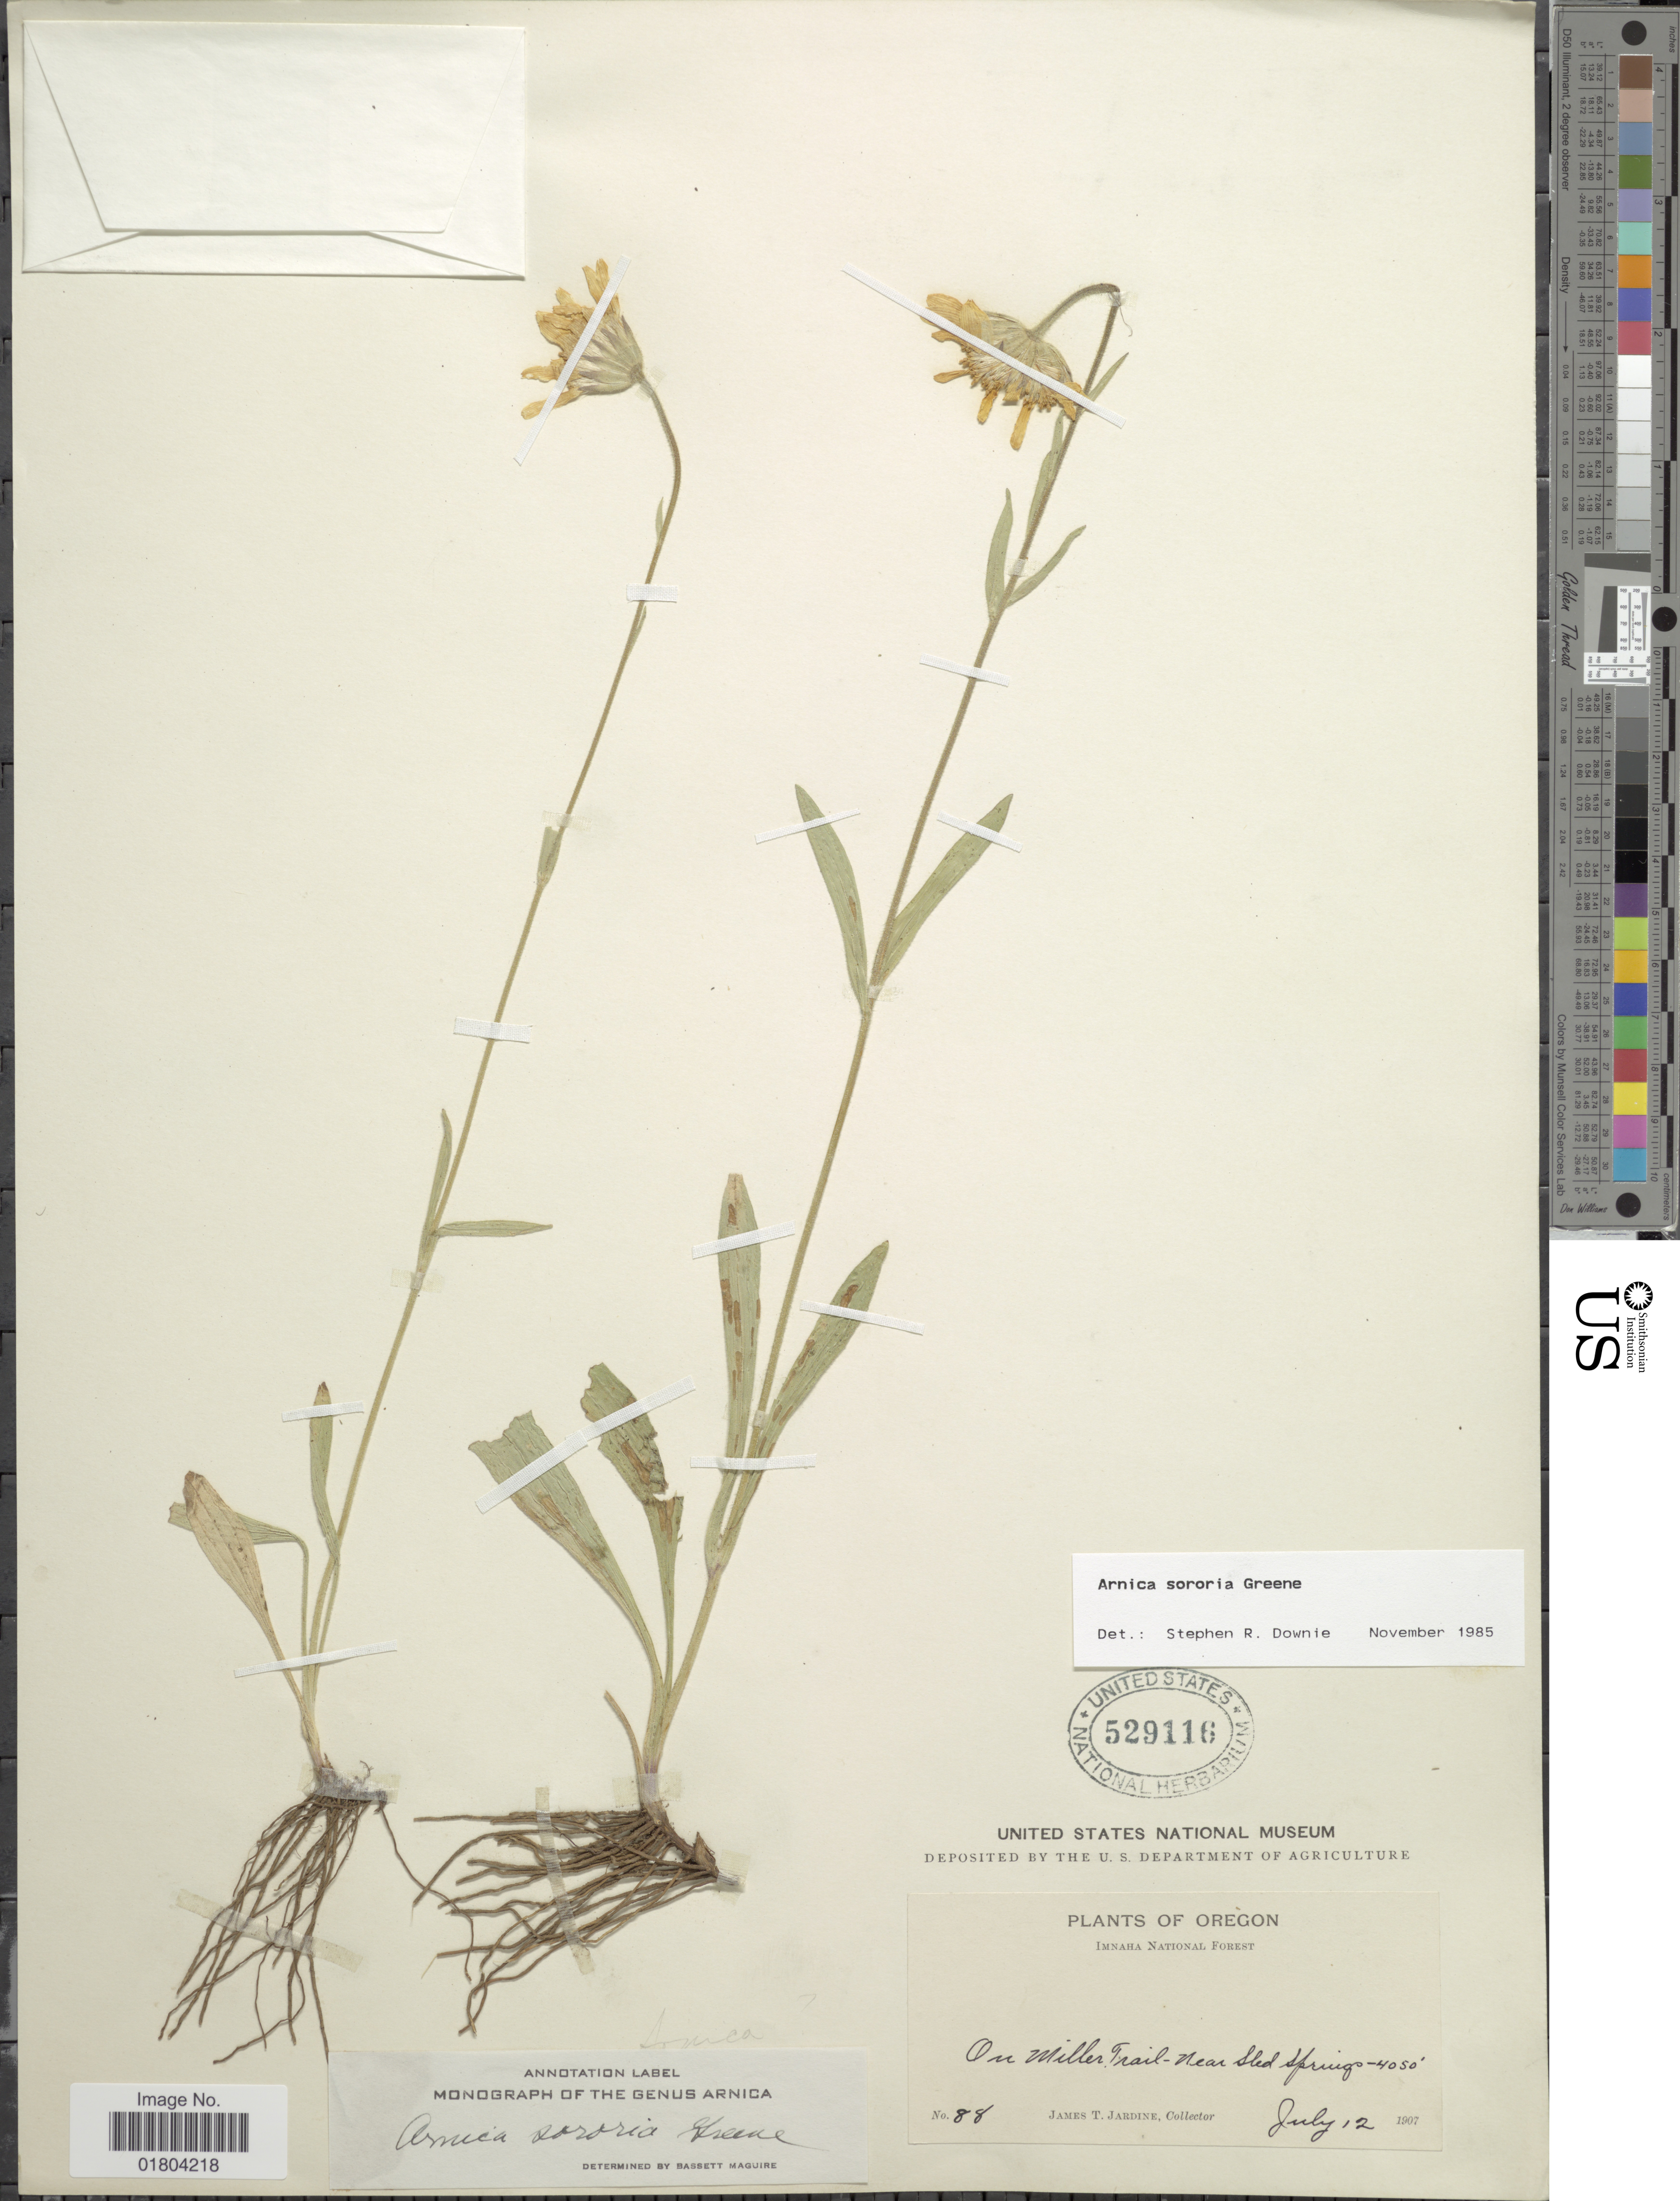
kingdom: Plantae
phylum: Tracheophyta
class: Magnoliopsida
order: Asterales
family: Asteraceae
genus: Arnica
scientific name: Arnica sororia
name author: Greene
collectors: J. T. Jardine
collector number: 88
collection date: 1907-07-12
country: United States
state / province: Oregon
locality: Imnaha National Forest, On Miller Trail-near Sled Springs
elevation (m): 1234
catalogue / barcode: US 529116